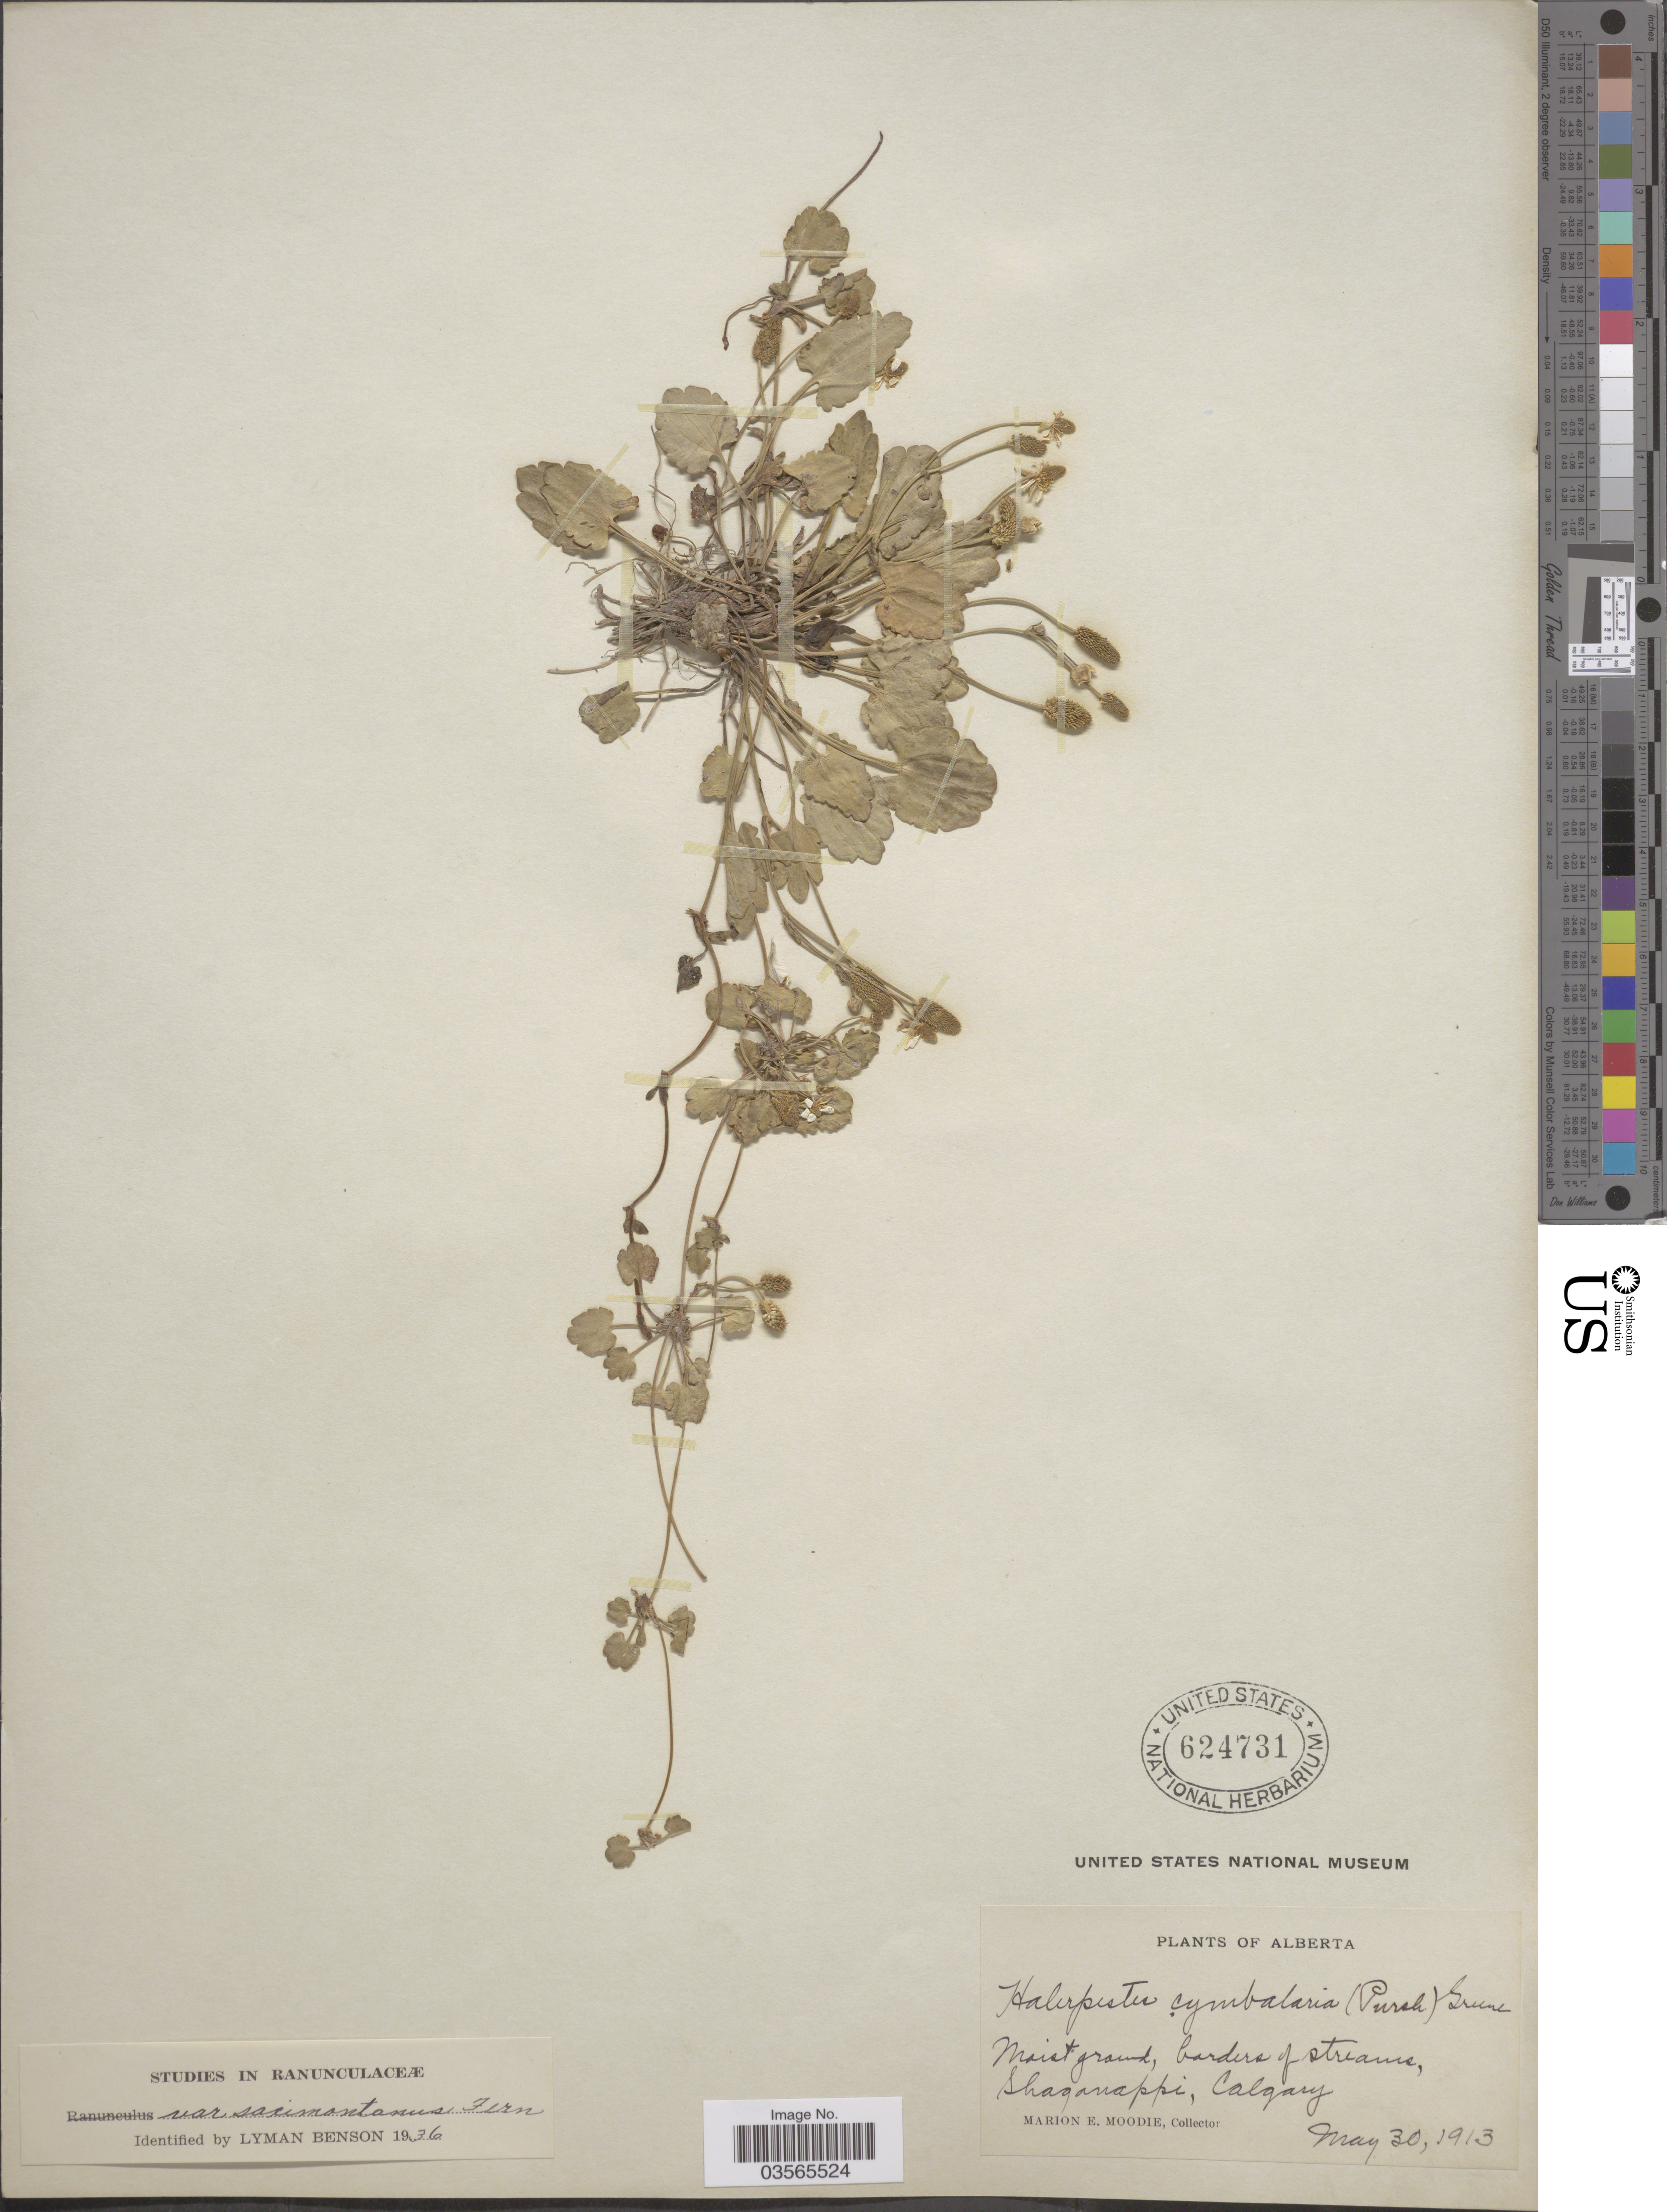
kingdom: Plantae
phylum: Tracheophyta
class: Magnoliopsida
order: Ranunculales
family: Ranunculaceae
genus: Halerpestes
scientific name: Halerpestes cymbalaria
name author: (Pursh) Greene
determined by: Strong, M. T., (US), Smithsonian Institution - National Museum of Natural History (UNITED STATES)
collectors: M. E. Moodie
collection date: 1913-05-30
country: Canada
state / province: Alberta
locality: Borders of streams, Shaganappi, Calgary.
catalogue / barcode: US 624731